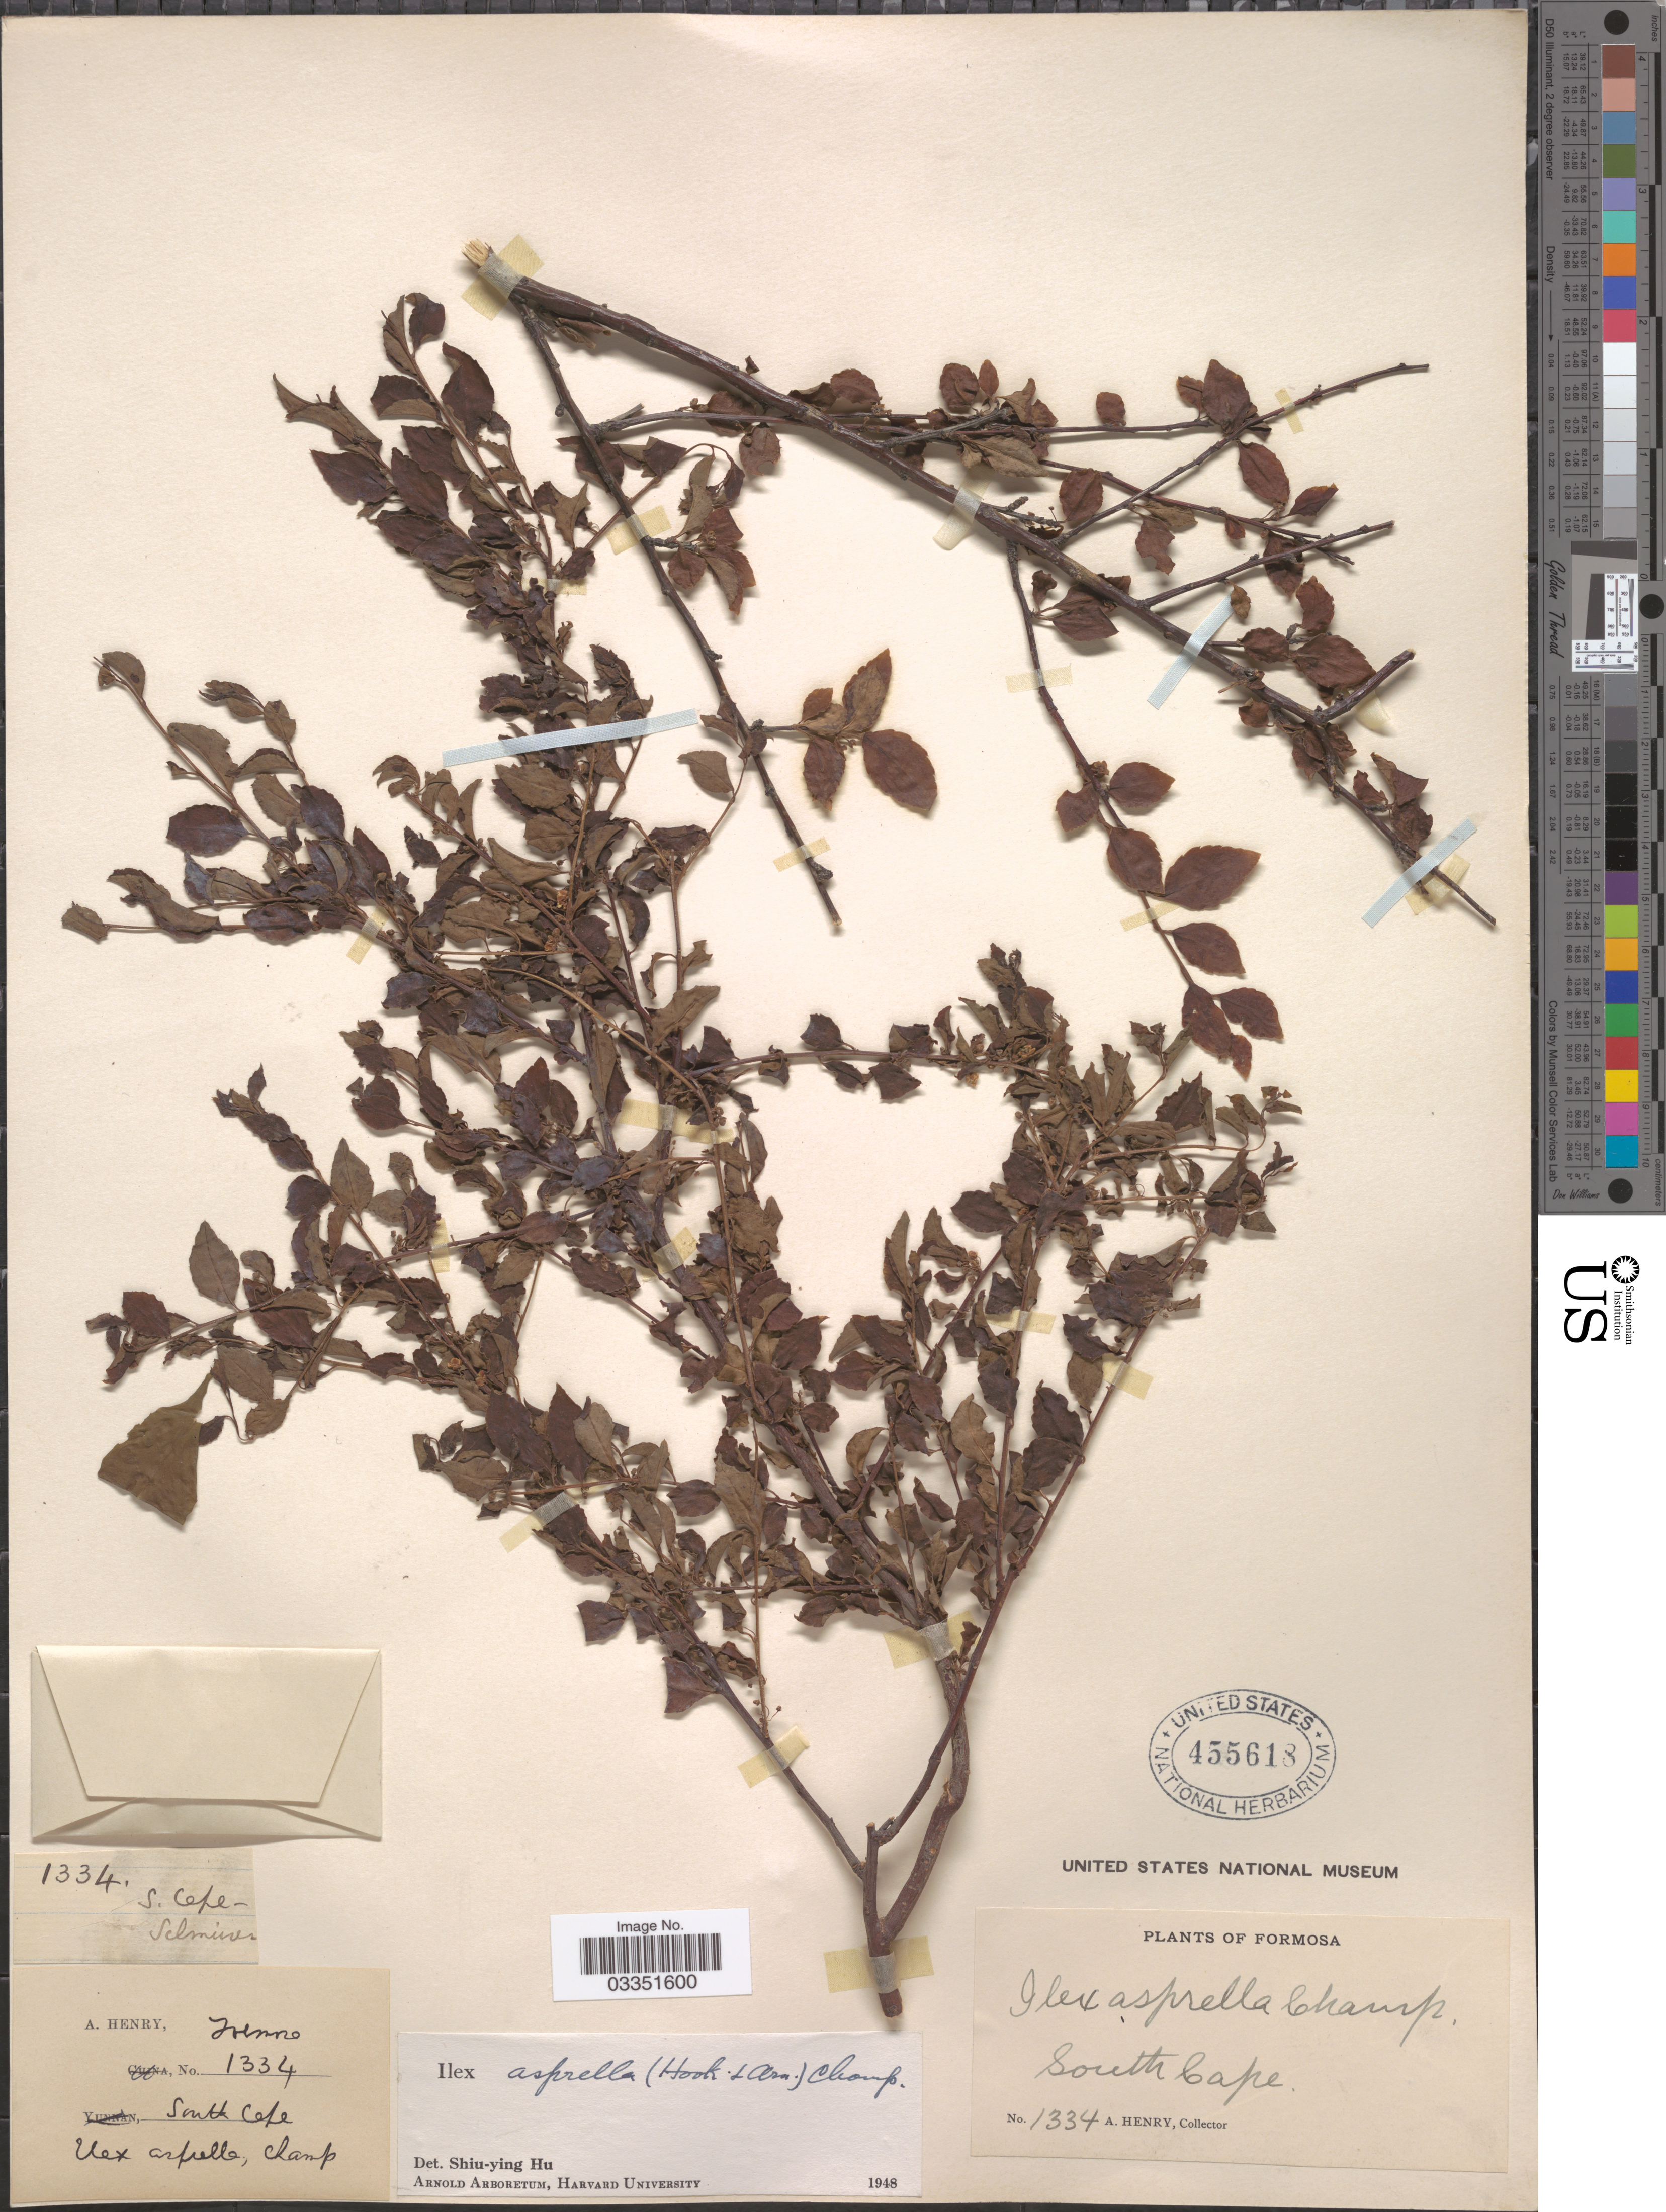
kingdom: Plantae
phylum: Tracheophyta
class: Magnoliopsida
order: Aquifoliales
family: Aquifoliaceae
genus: Ilex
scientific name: Ilex asperula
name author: Mart.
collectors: A. Henry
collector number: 1334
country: Taiwan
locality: Formosa. South Cape.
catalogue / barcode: US 455618